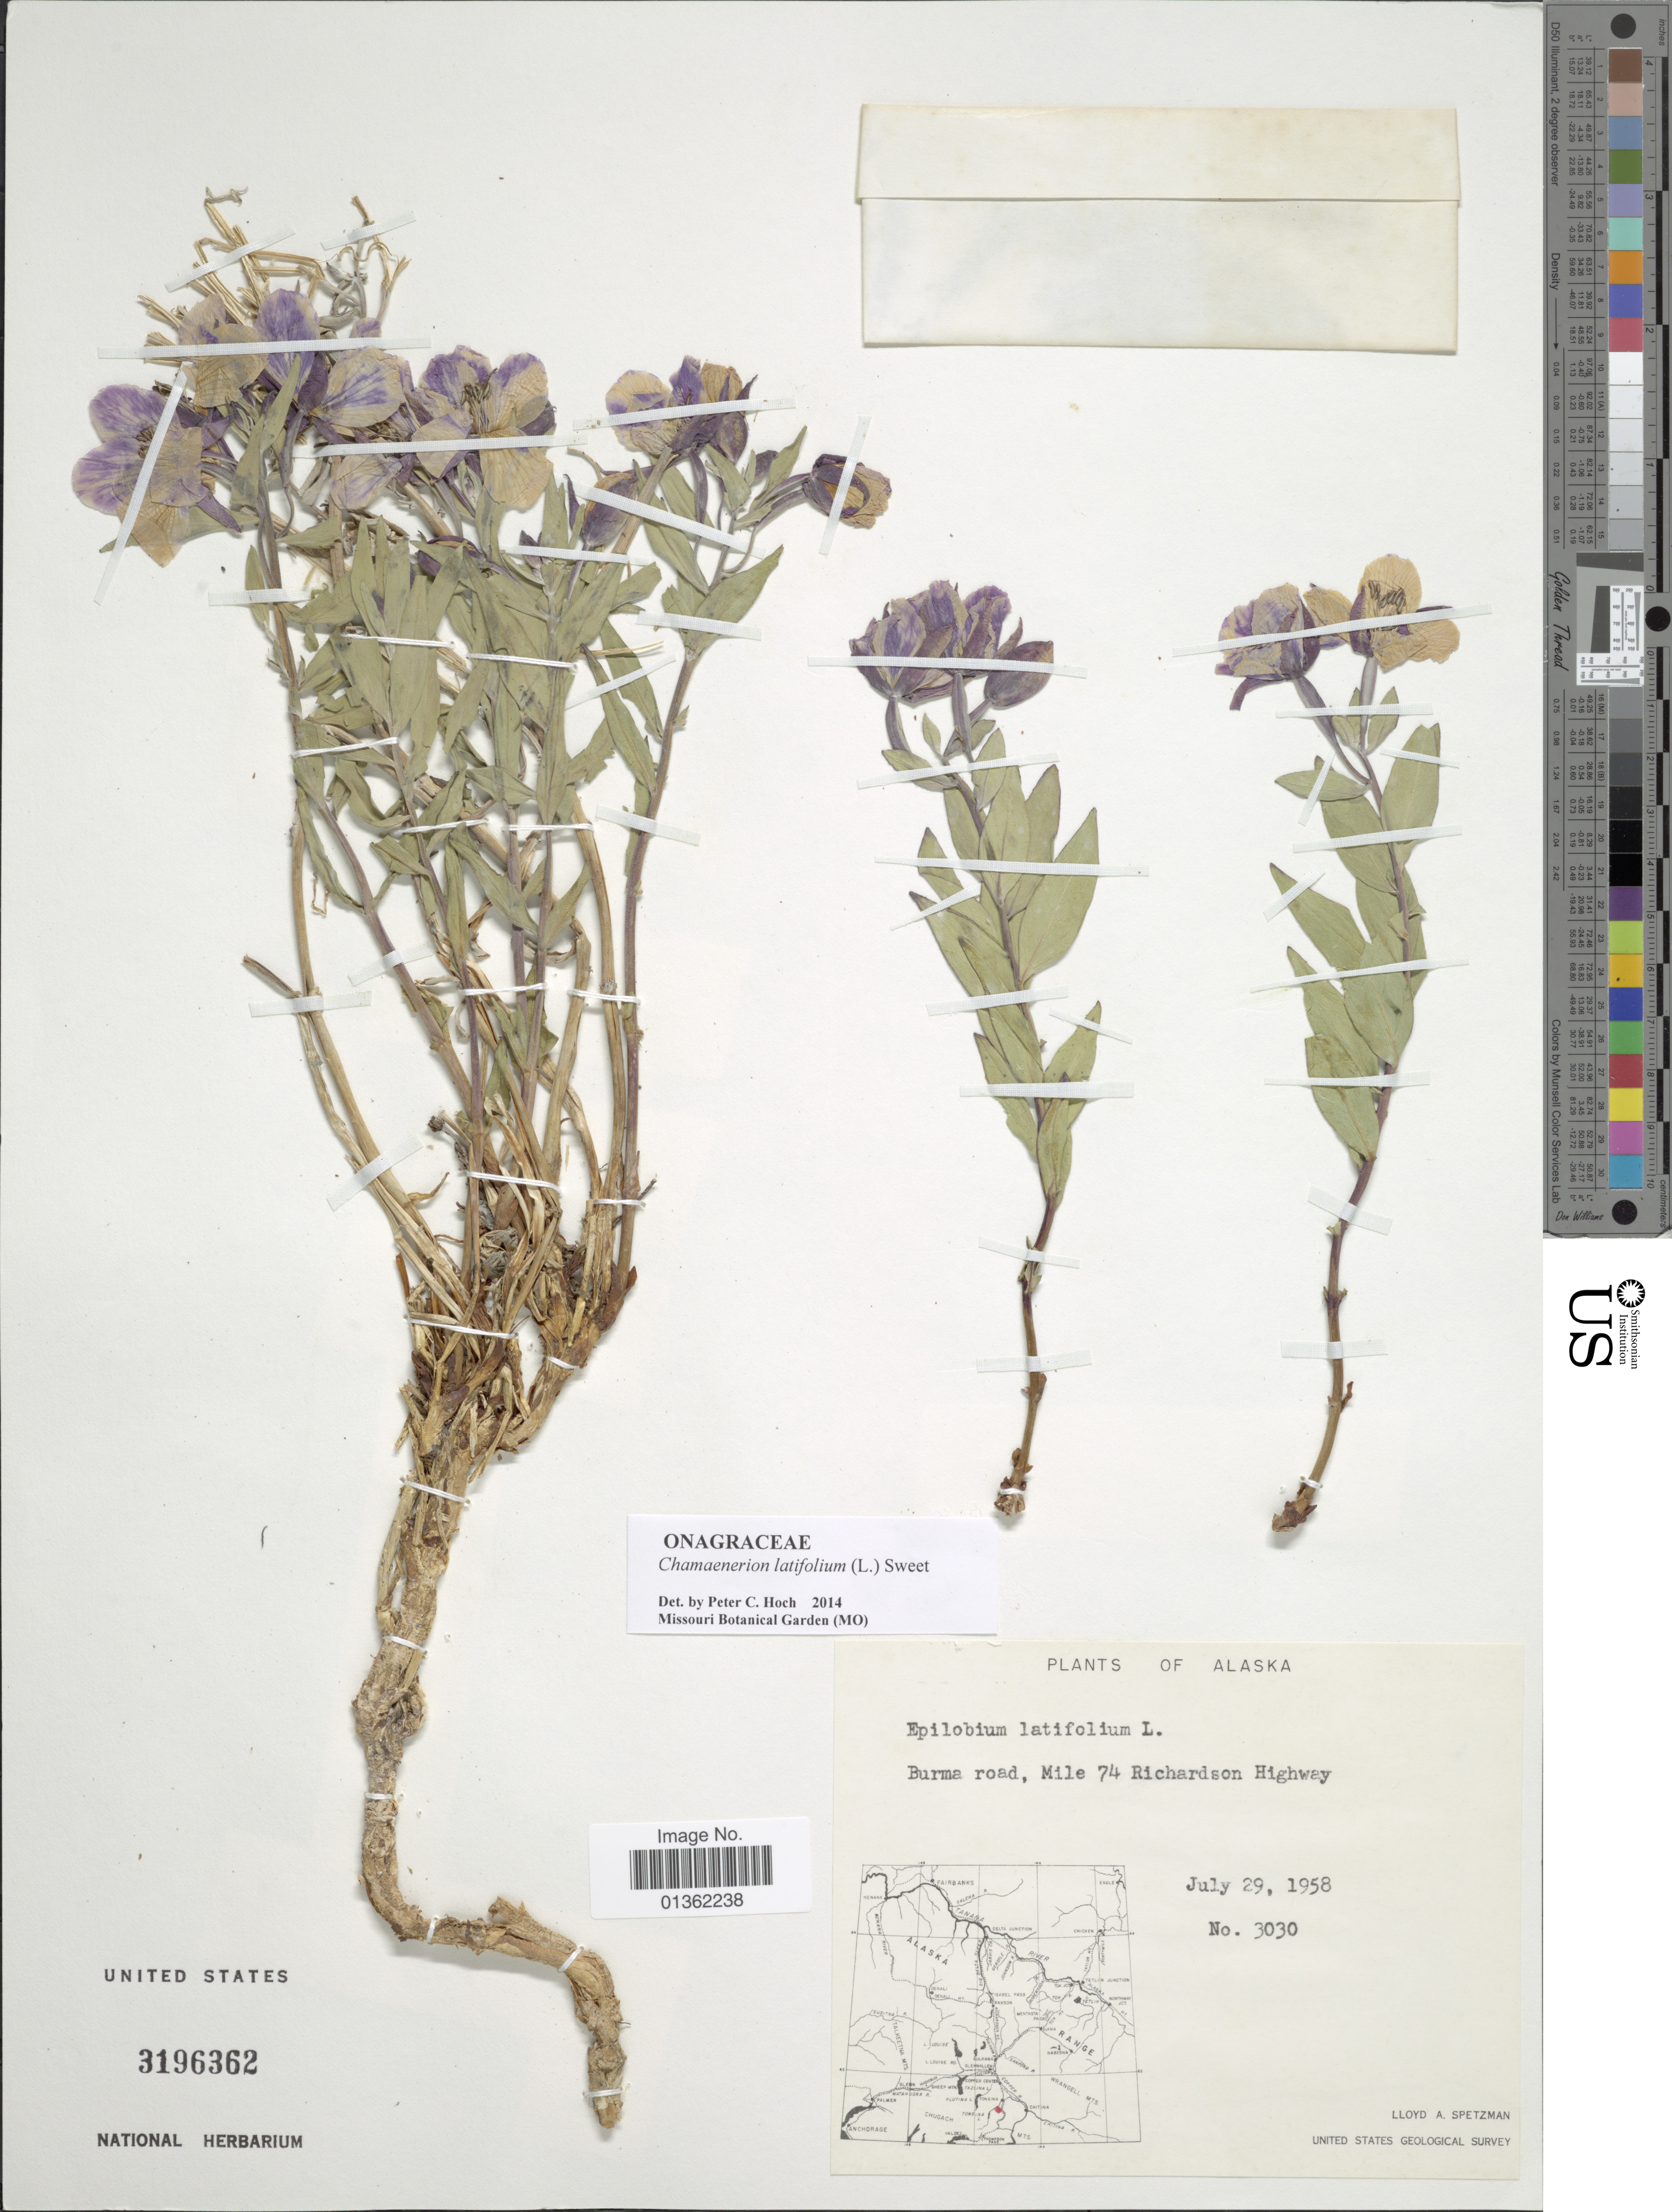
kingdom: Plantae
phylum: Tracheophyta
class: Magnoliopsida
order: Myrtales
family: Onagraceae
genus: Chamaenerion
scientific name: Chamaenerion latifolium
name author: (L.) Th. Fr. & Lange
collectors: L. Spetzman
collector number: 3030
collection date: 1958-07-29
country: United States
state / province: Alaska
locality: Burma road, Mile 74 Richardson Highway.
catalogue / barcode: US 3196362